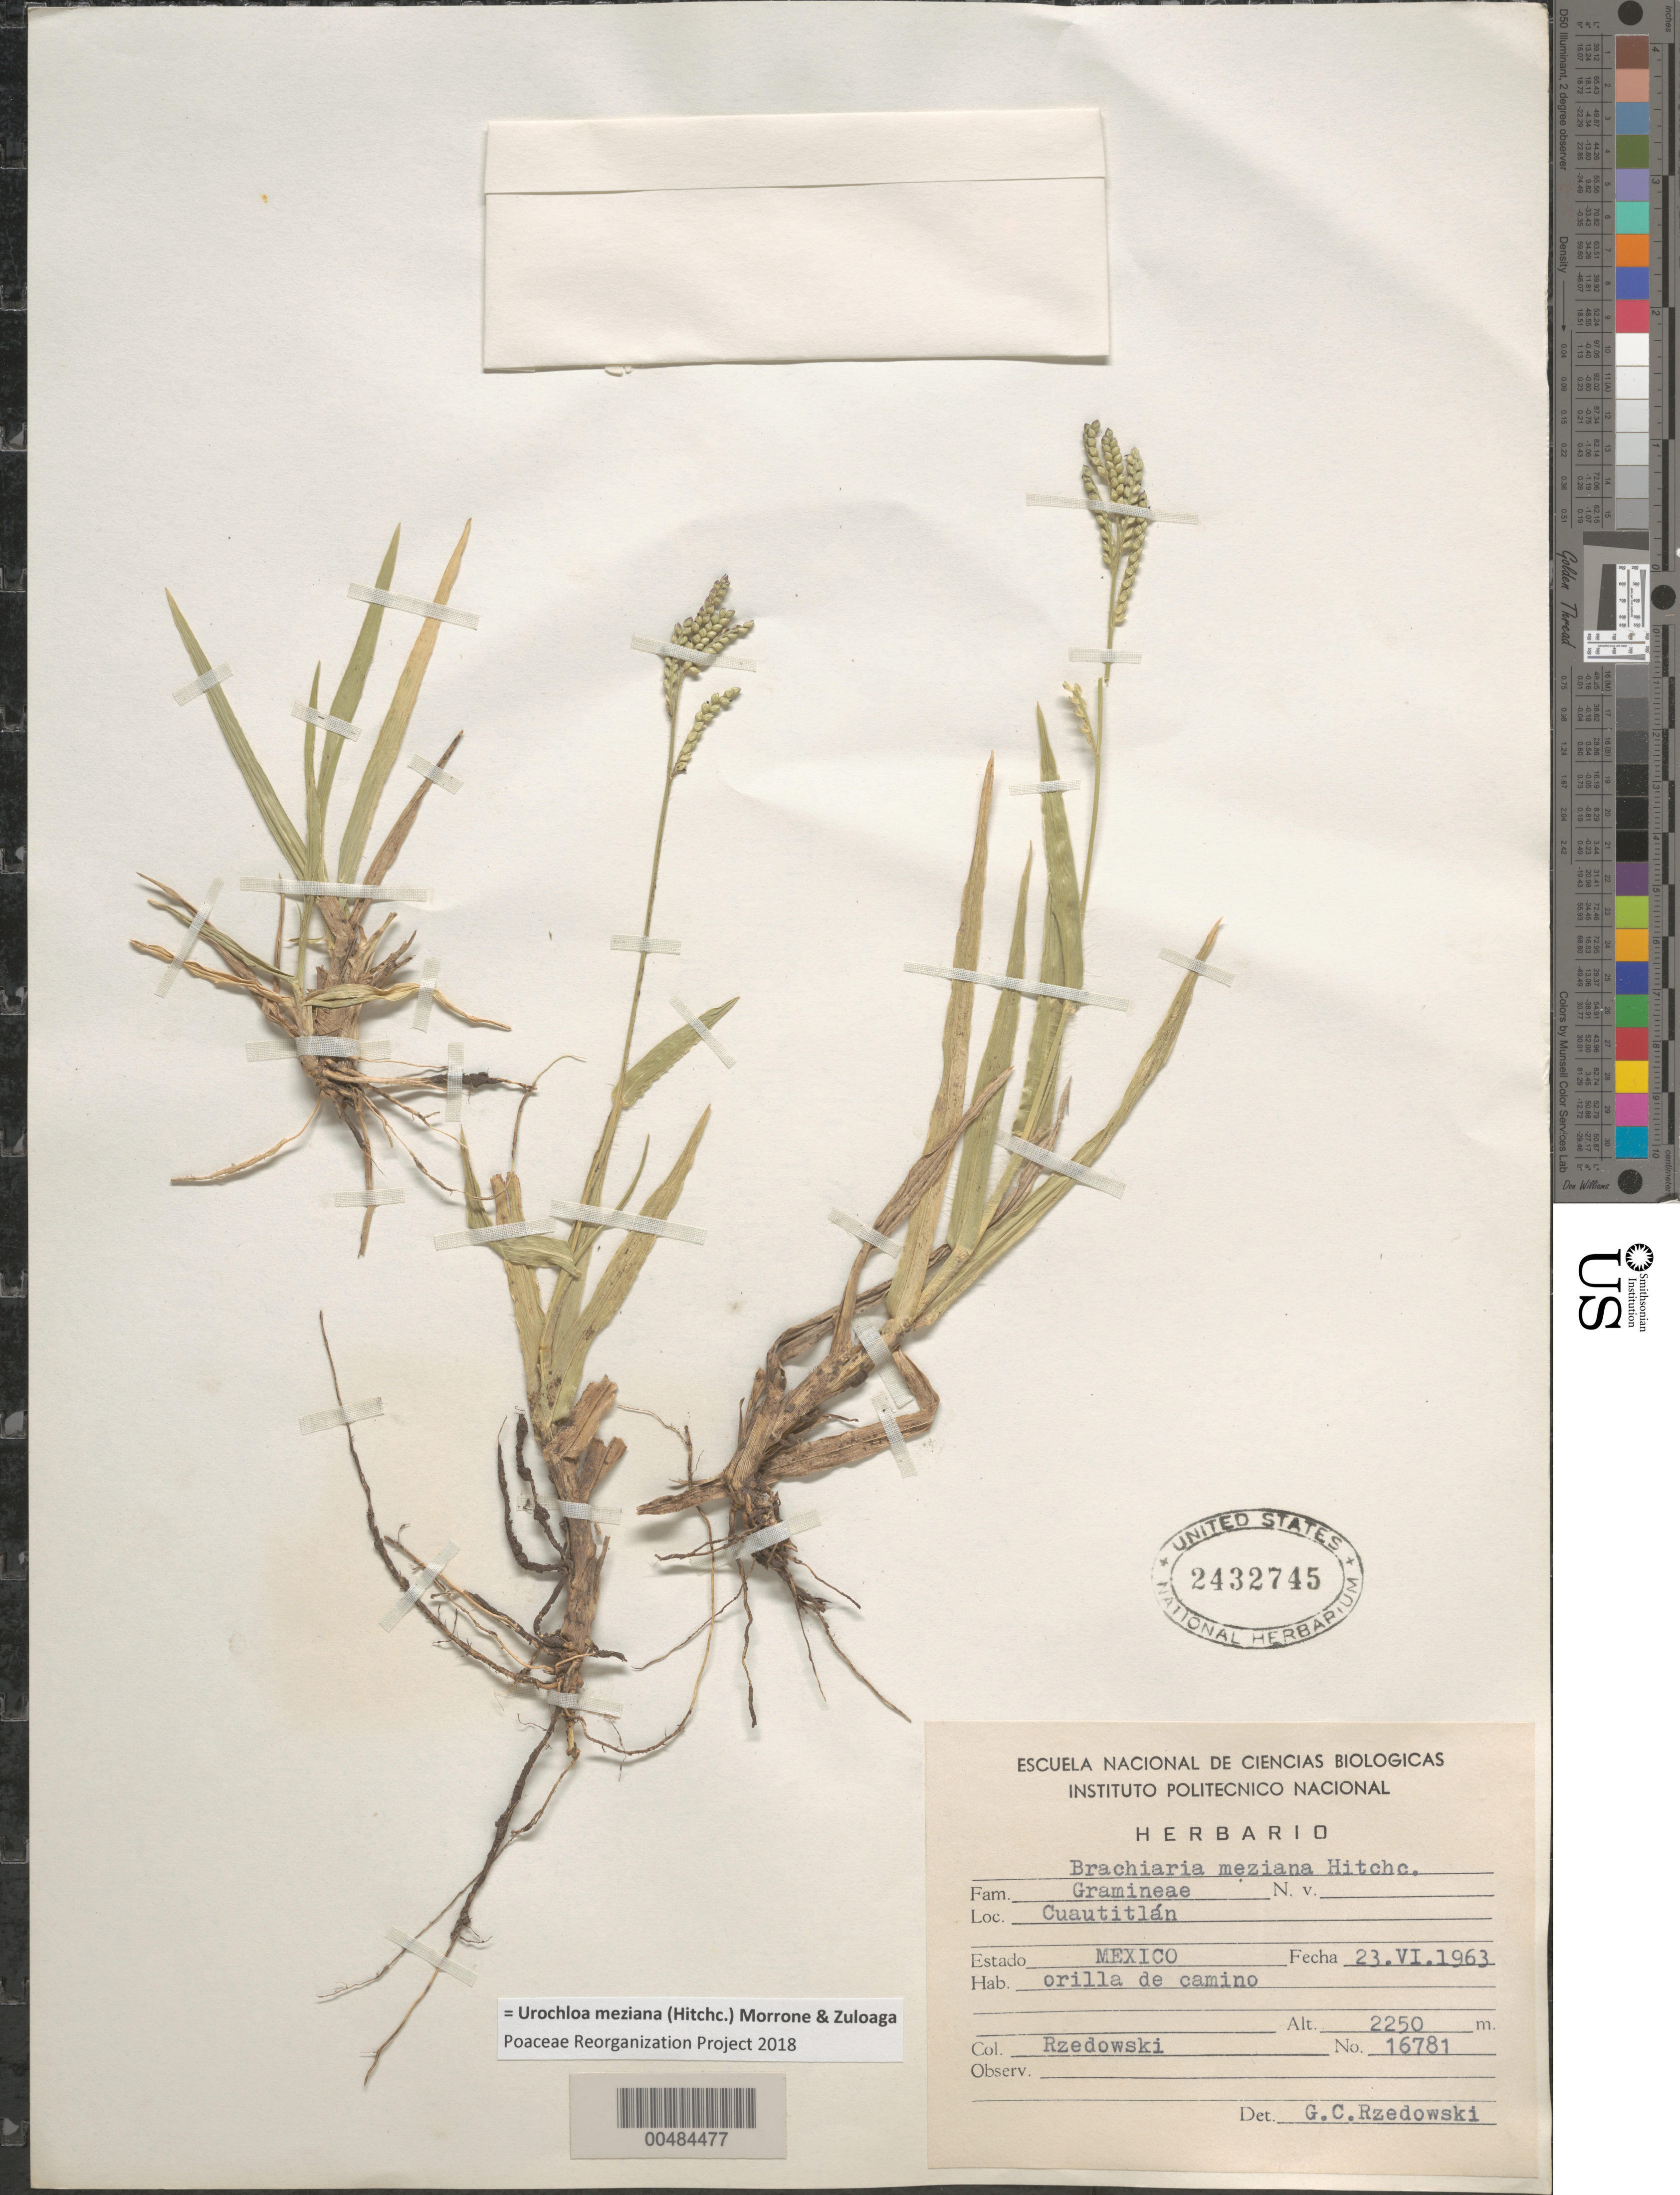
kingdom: Plantae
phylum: Tracheophyta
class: Liliopsida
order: Poales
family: Poaceae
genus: Brachiaria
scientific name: Brachiaria meziana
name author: Hitchc.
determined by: Rzedowski, G. C.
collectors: J. Rzedowski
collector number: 16781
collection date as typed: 23 Jun 1963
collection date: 1963-06-23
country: Mexico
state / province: México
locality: Cuautitlán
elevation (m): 2250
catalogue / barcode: US 2432745